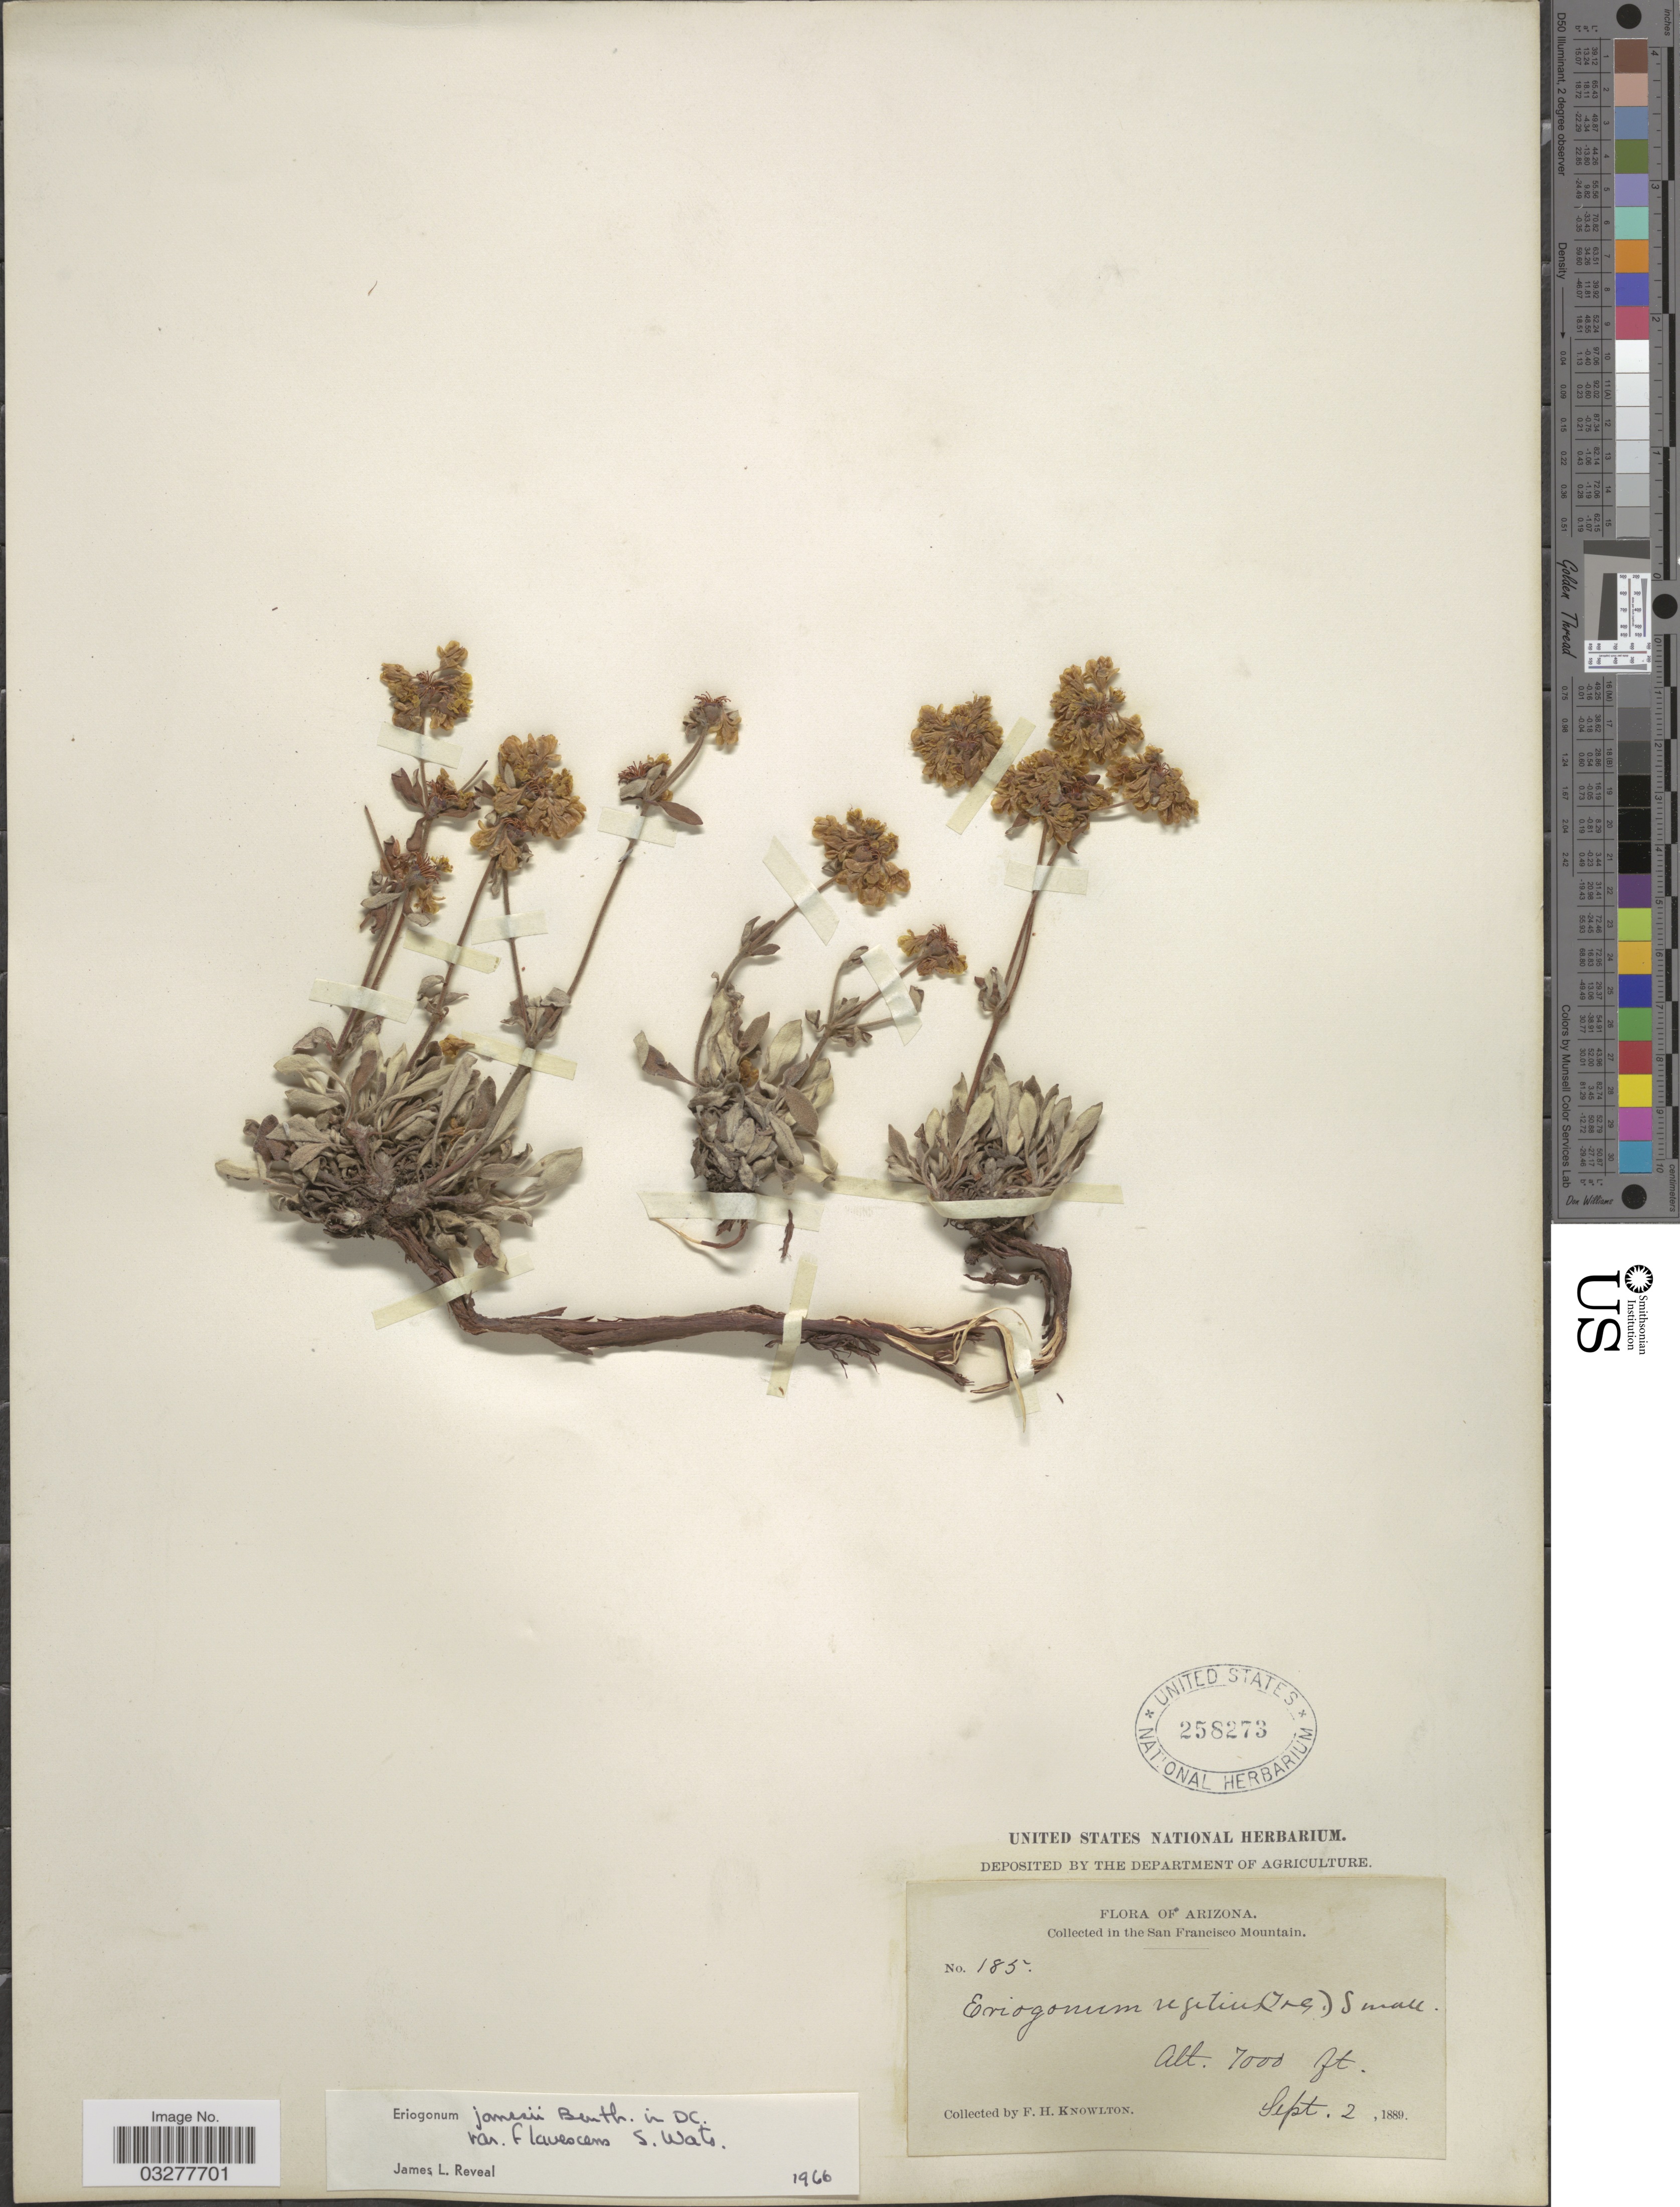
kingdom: Plantae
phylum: Tracheophyta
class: Magnoliopsida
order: Caryophyllales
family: Polygonaceae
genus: Eriogonum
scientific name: Eriogonum jamesii var. flavescens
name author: S. Watson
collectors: F. H. Knowlton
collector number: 185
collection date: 1889-09-02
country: United States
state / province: Arizona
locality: San Francisco Mountain.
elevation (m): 2134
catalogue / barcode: US 258273